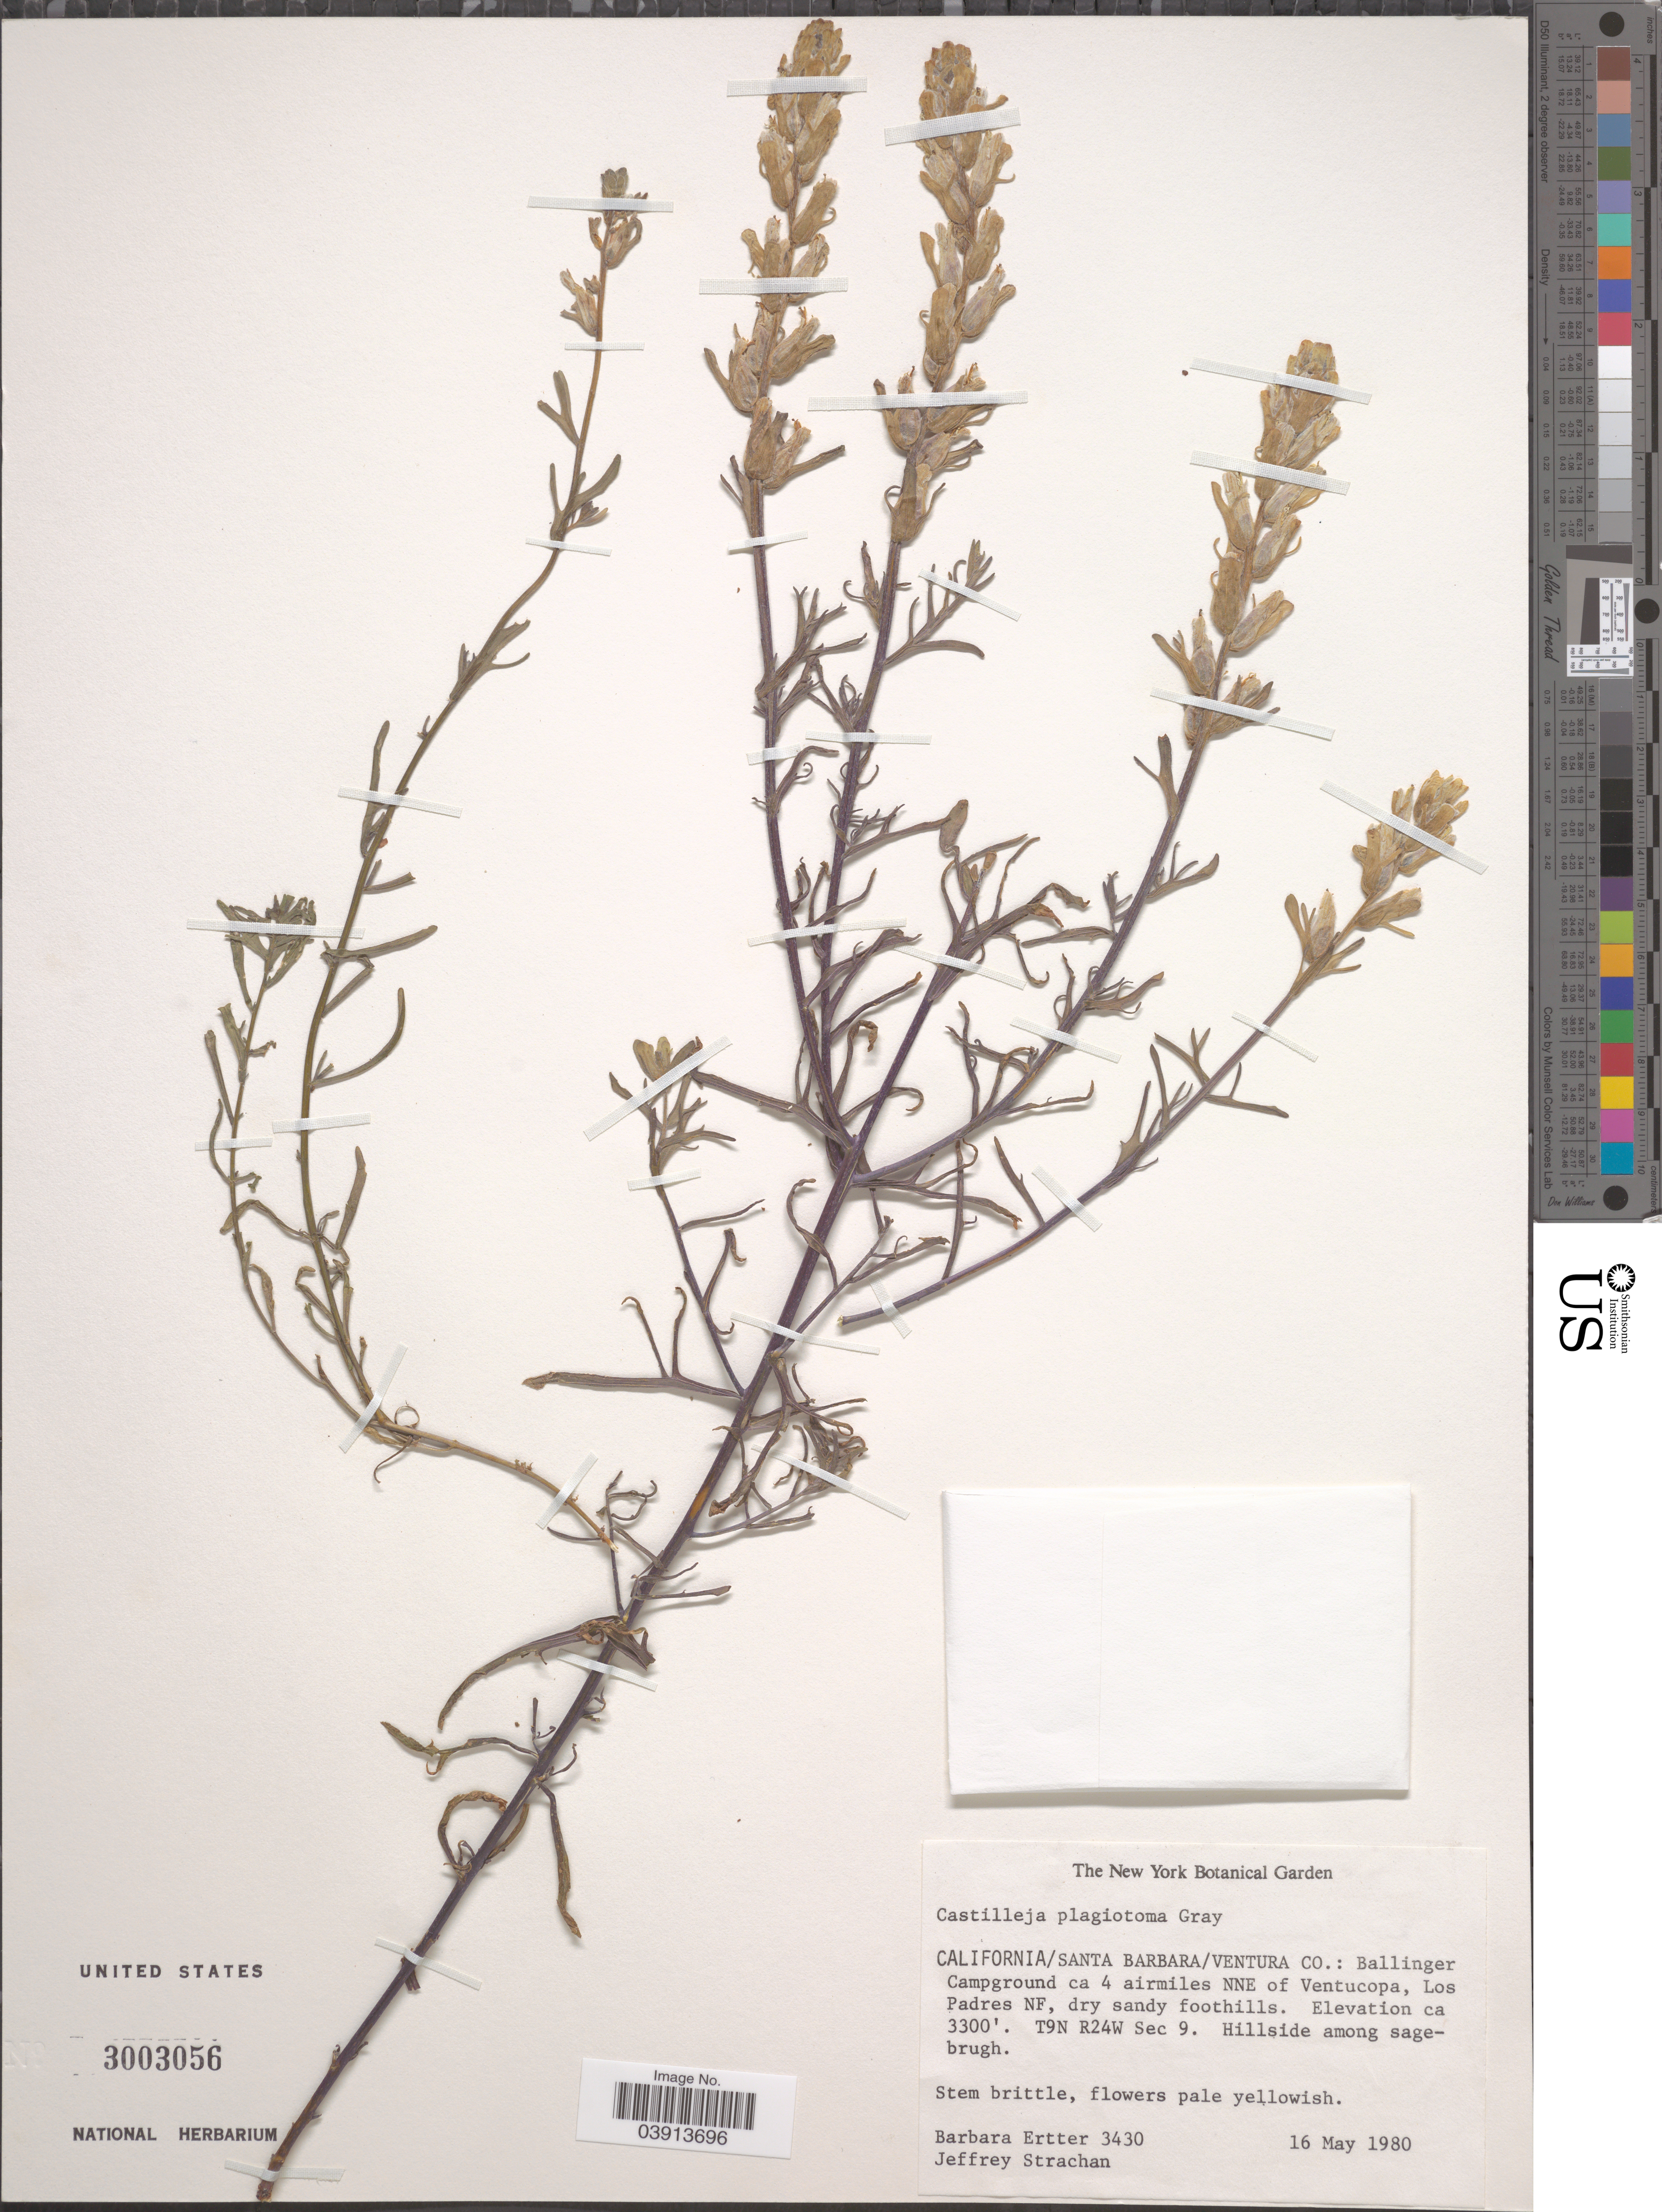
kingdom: Plantae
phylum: Tracheophyta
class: Magnoliopsida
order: Lamiales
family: Orobanchaceae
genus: Castilleja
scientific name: Castilleja plagiotoma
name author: A. Gray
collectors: B. Ertter & J. Strachan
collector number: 3430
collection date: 1980-05-16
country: United States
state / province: California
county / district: Santa Barbara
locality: Santa Barbara/ Ventura Co.: Ballinger Campground ca 4 airmiles NNE of Ventucopa, Los Padres NF. T9N R24W Sec 9.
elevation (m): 1006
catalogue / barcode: US 3003056